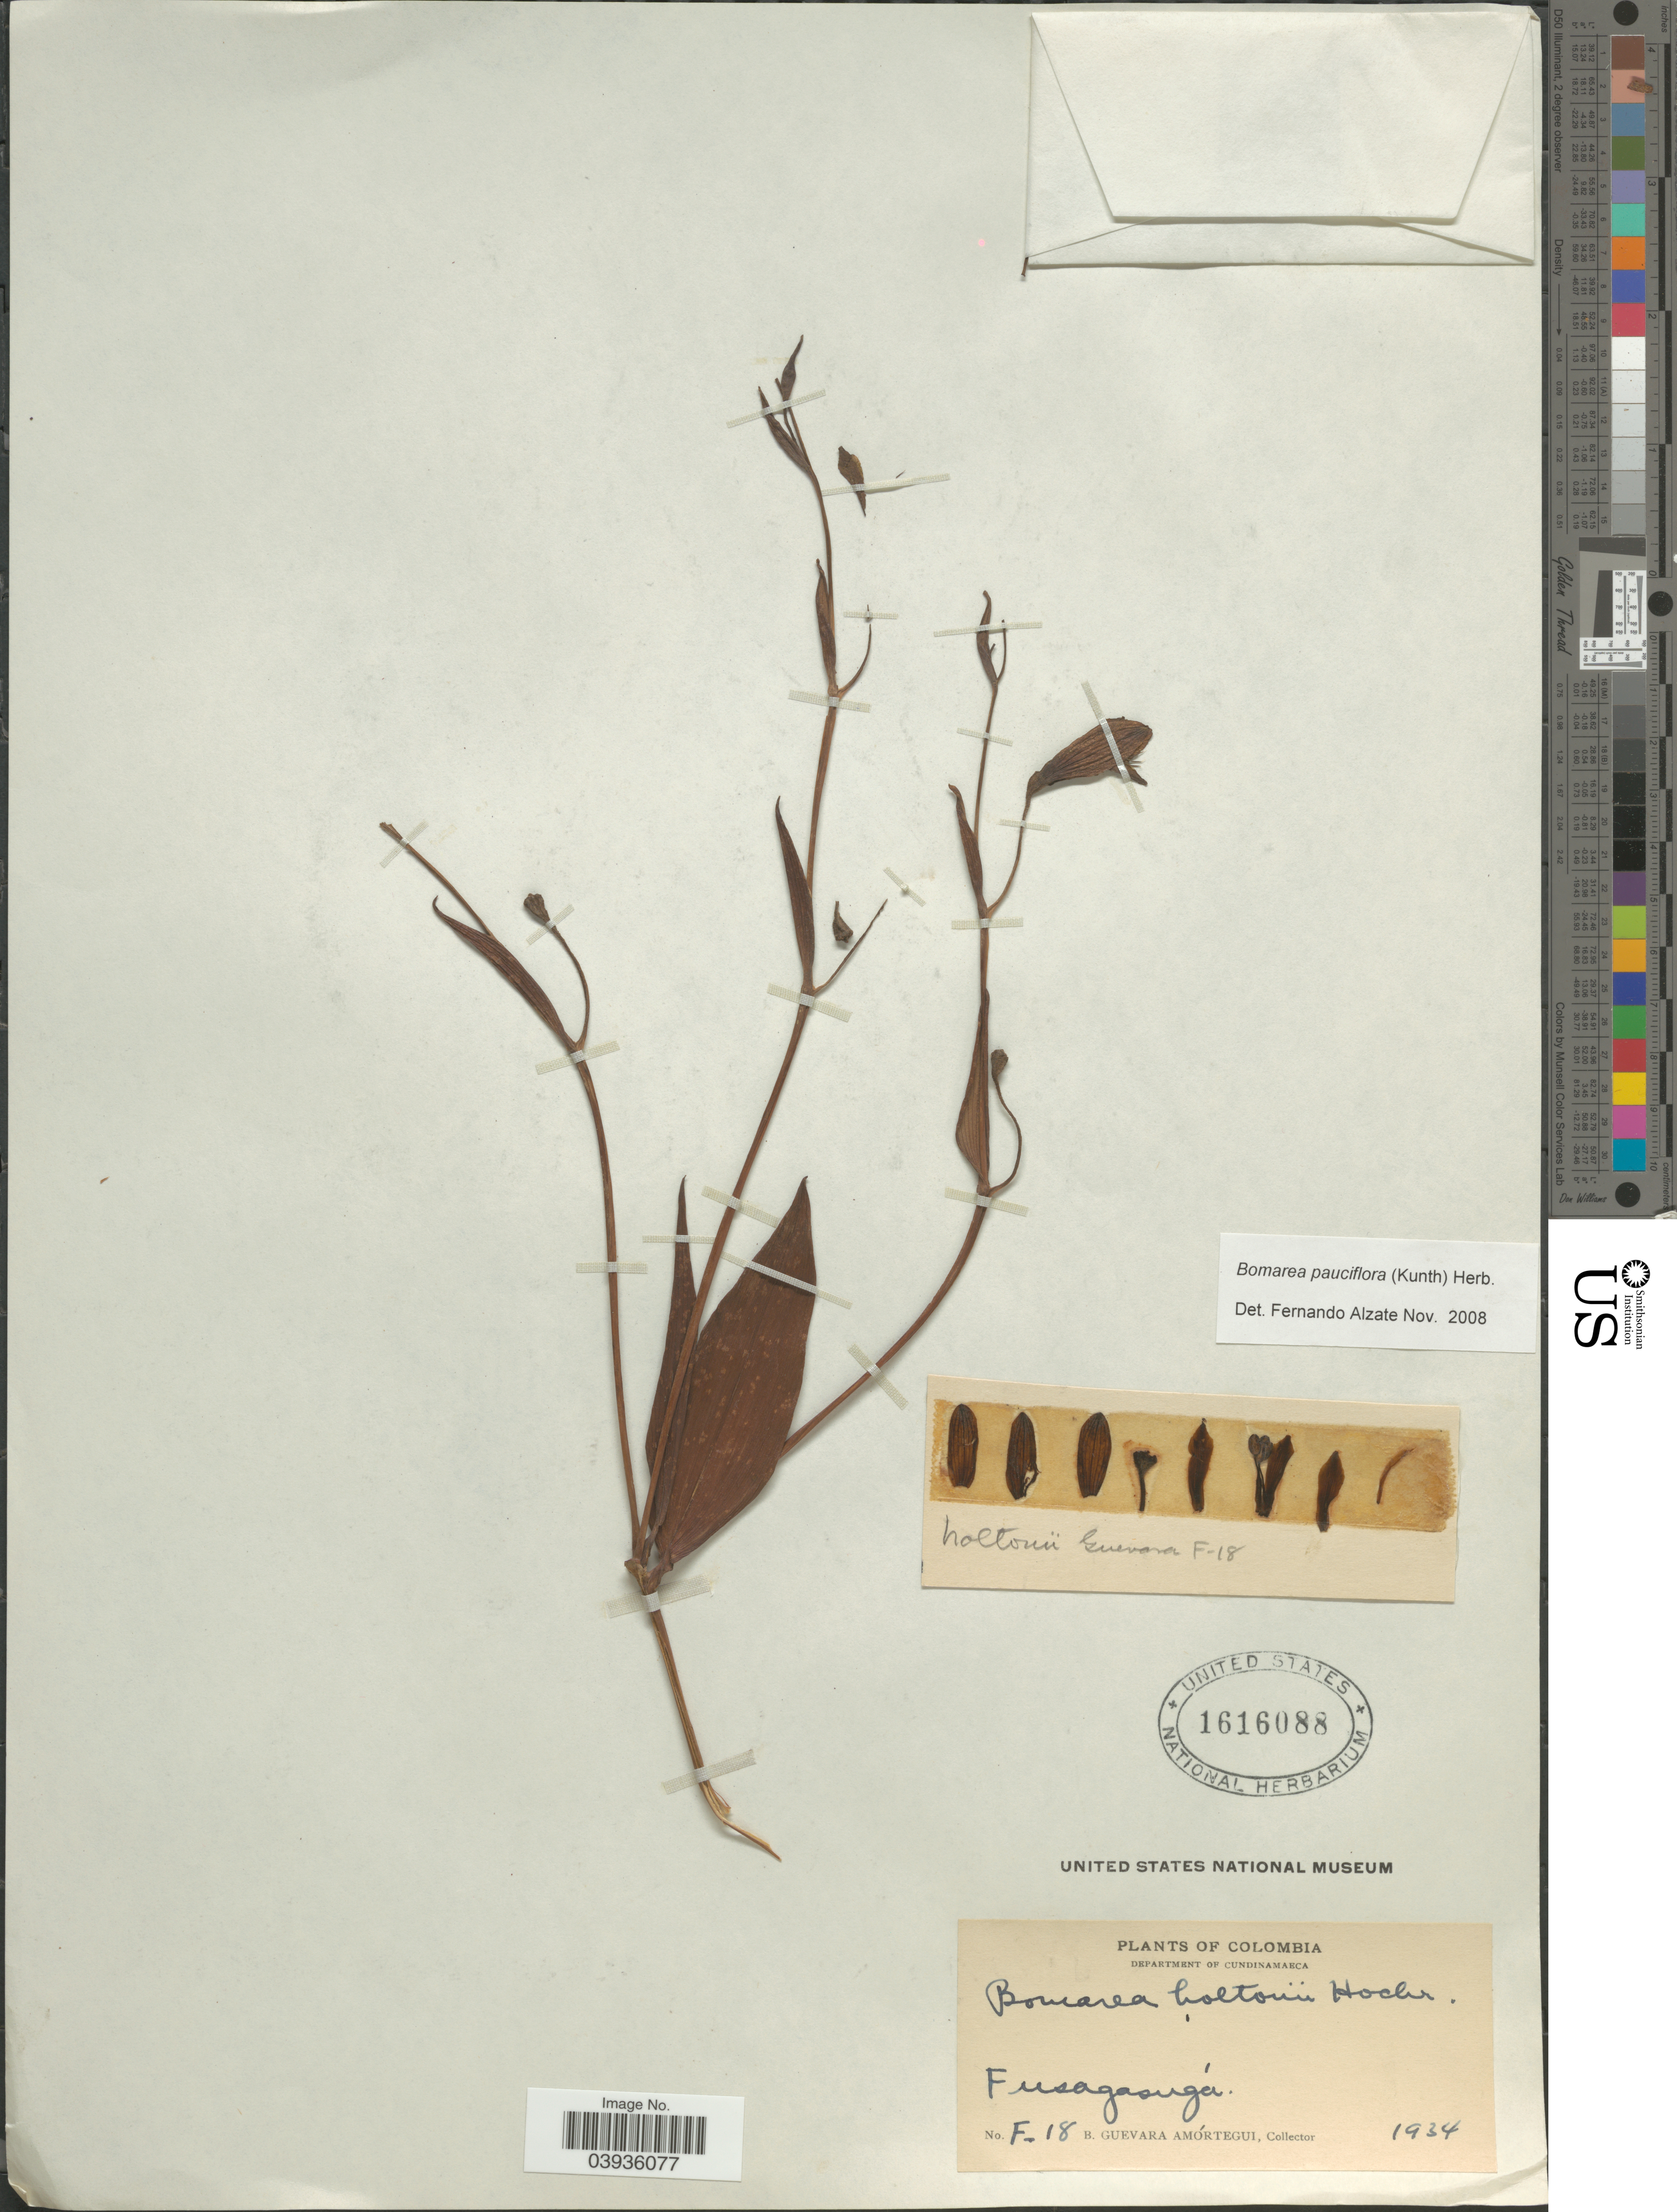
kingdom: Plantae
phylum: Tracheophyta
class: Liliopsida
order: Liliales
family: Alstroemeriaceae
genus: Bomarea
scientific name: Bomarea pauciflora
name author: (Kunth) Herb.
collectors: B. Guevara Amortegui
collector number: F-18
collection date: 1934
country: Colombia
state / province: Cundinamarca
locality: Department of Cundinamarca. Fusagasugá.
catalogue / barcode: US 1616088